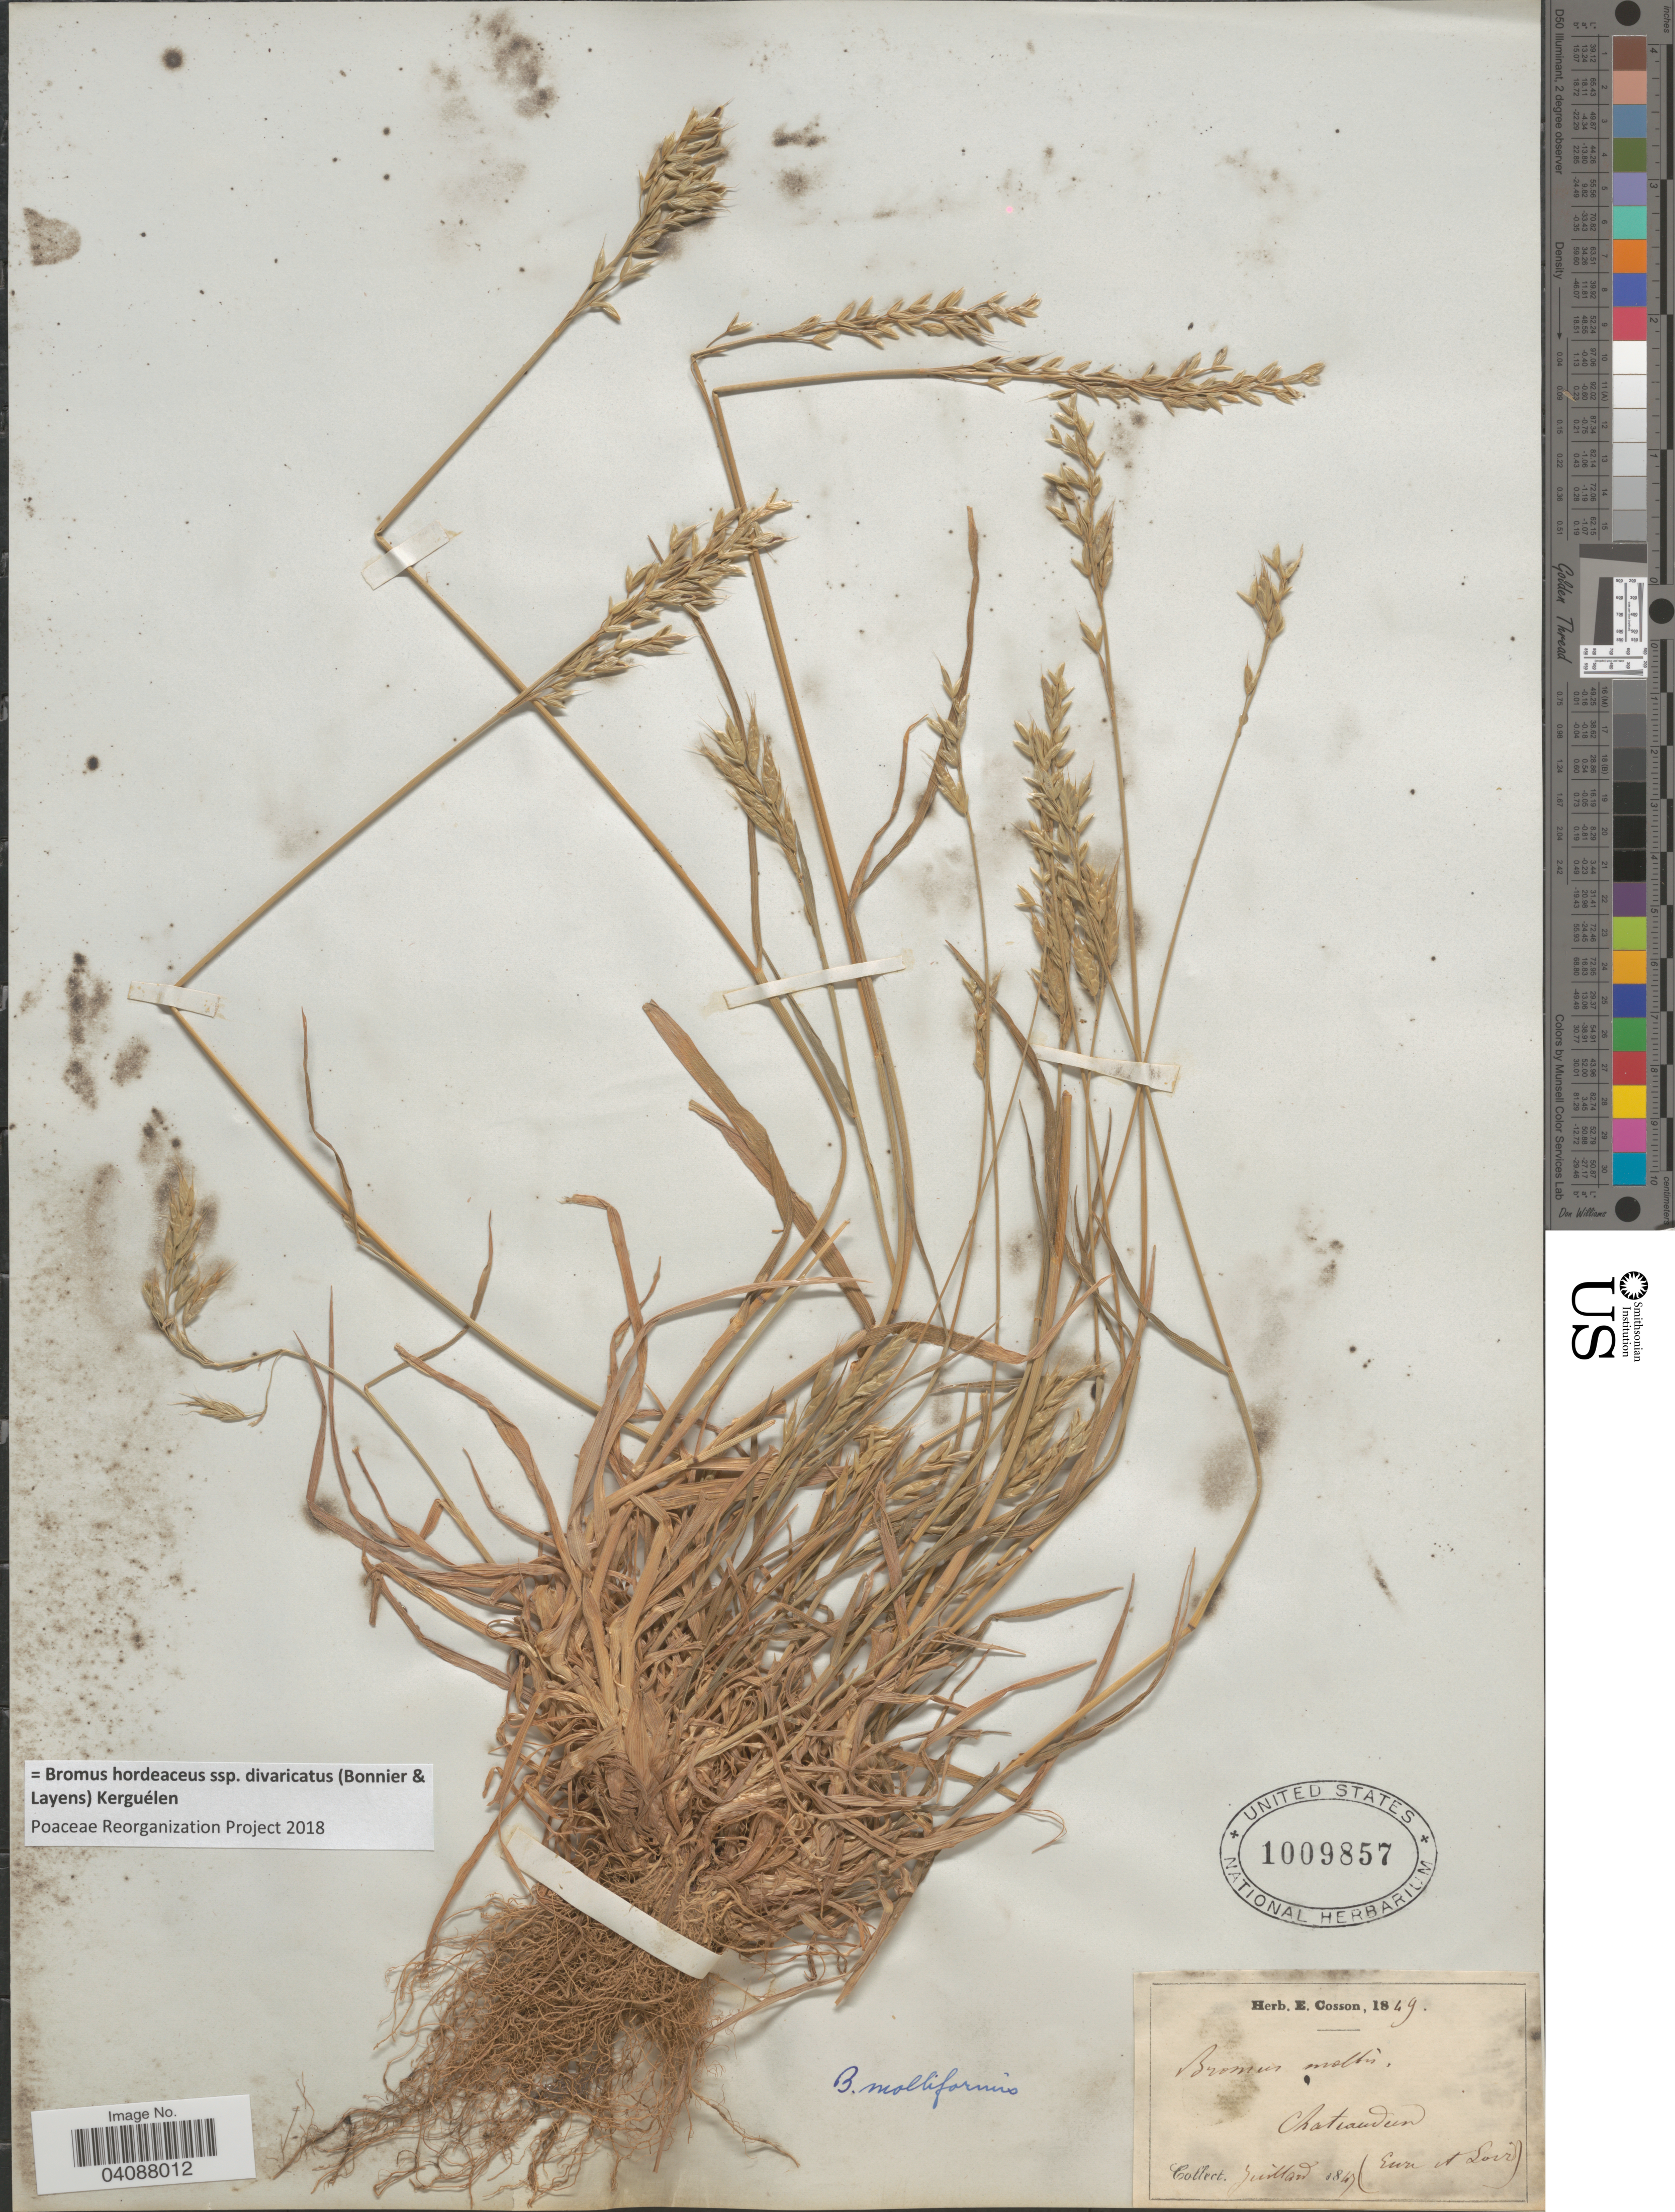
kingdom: Plantae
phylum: Tracheophyta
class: Liliopsida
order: Poales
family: Poaceae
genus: Bromus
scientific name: Bromus hordeaceus subsp. divaricatus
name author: (Bonnier & Layens) Kerguélen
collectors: ex herb. E. Cosson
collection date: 1849-07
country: France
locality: Chatiaudun (Eure et Loir).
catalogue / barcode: US 1009857